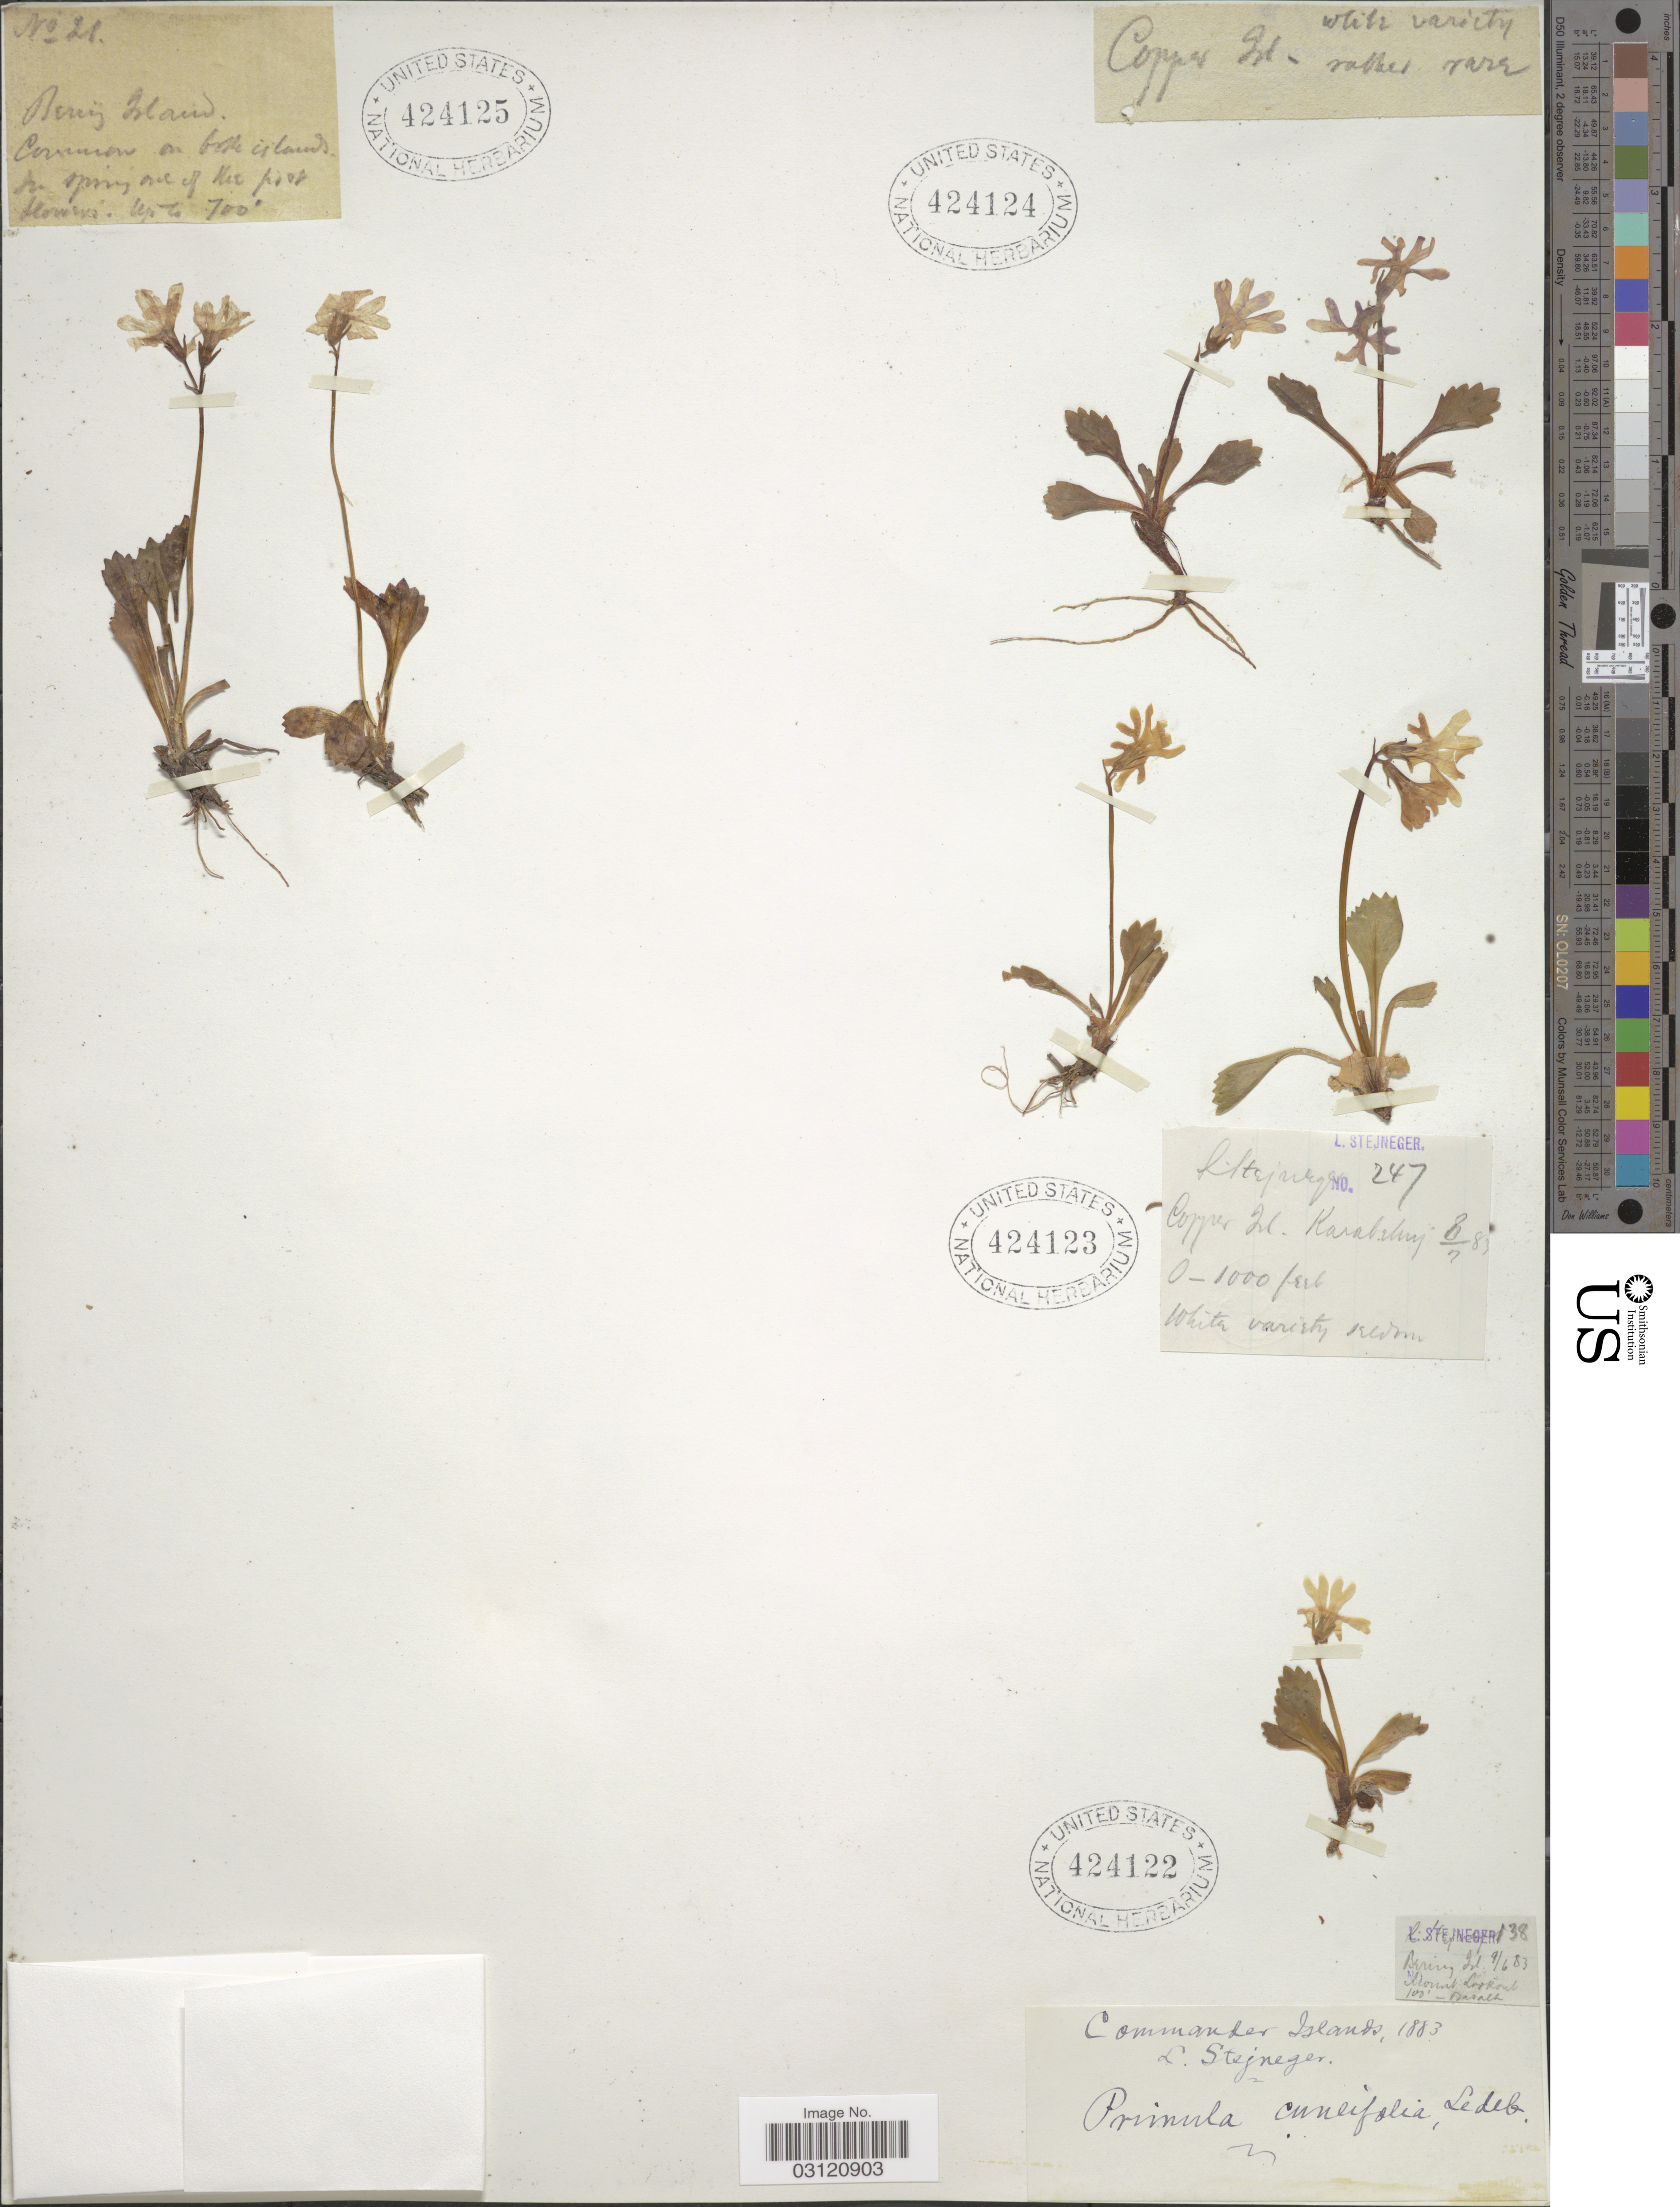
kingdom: Plantae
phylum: Tracheophyta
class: Magnoliopsida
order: Ericales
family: Primulaceae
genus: Primula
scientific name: Primula cuneifolia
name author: Ledeb.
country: Russian Federation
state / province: Kamchatka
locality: Copper Isl.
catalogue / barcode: US 424124-2